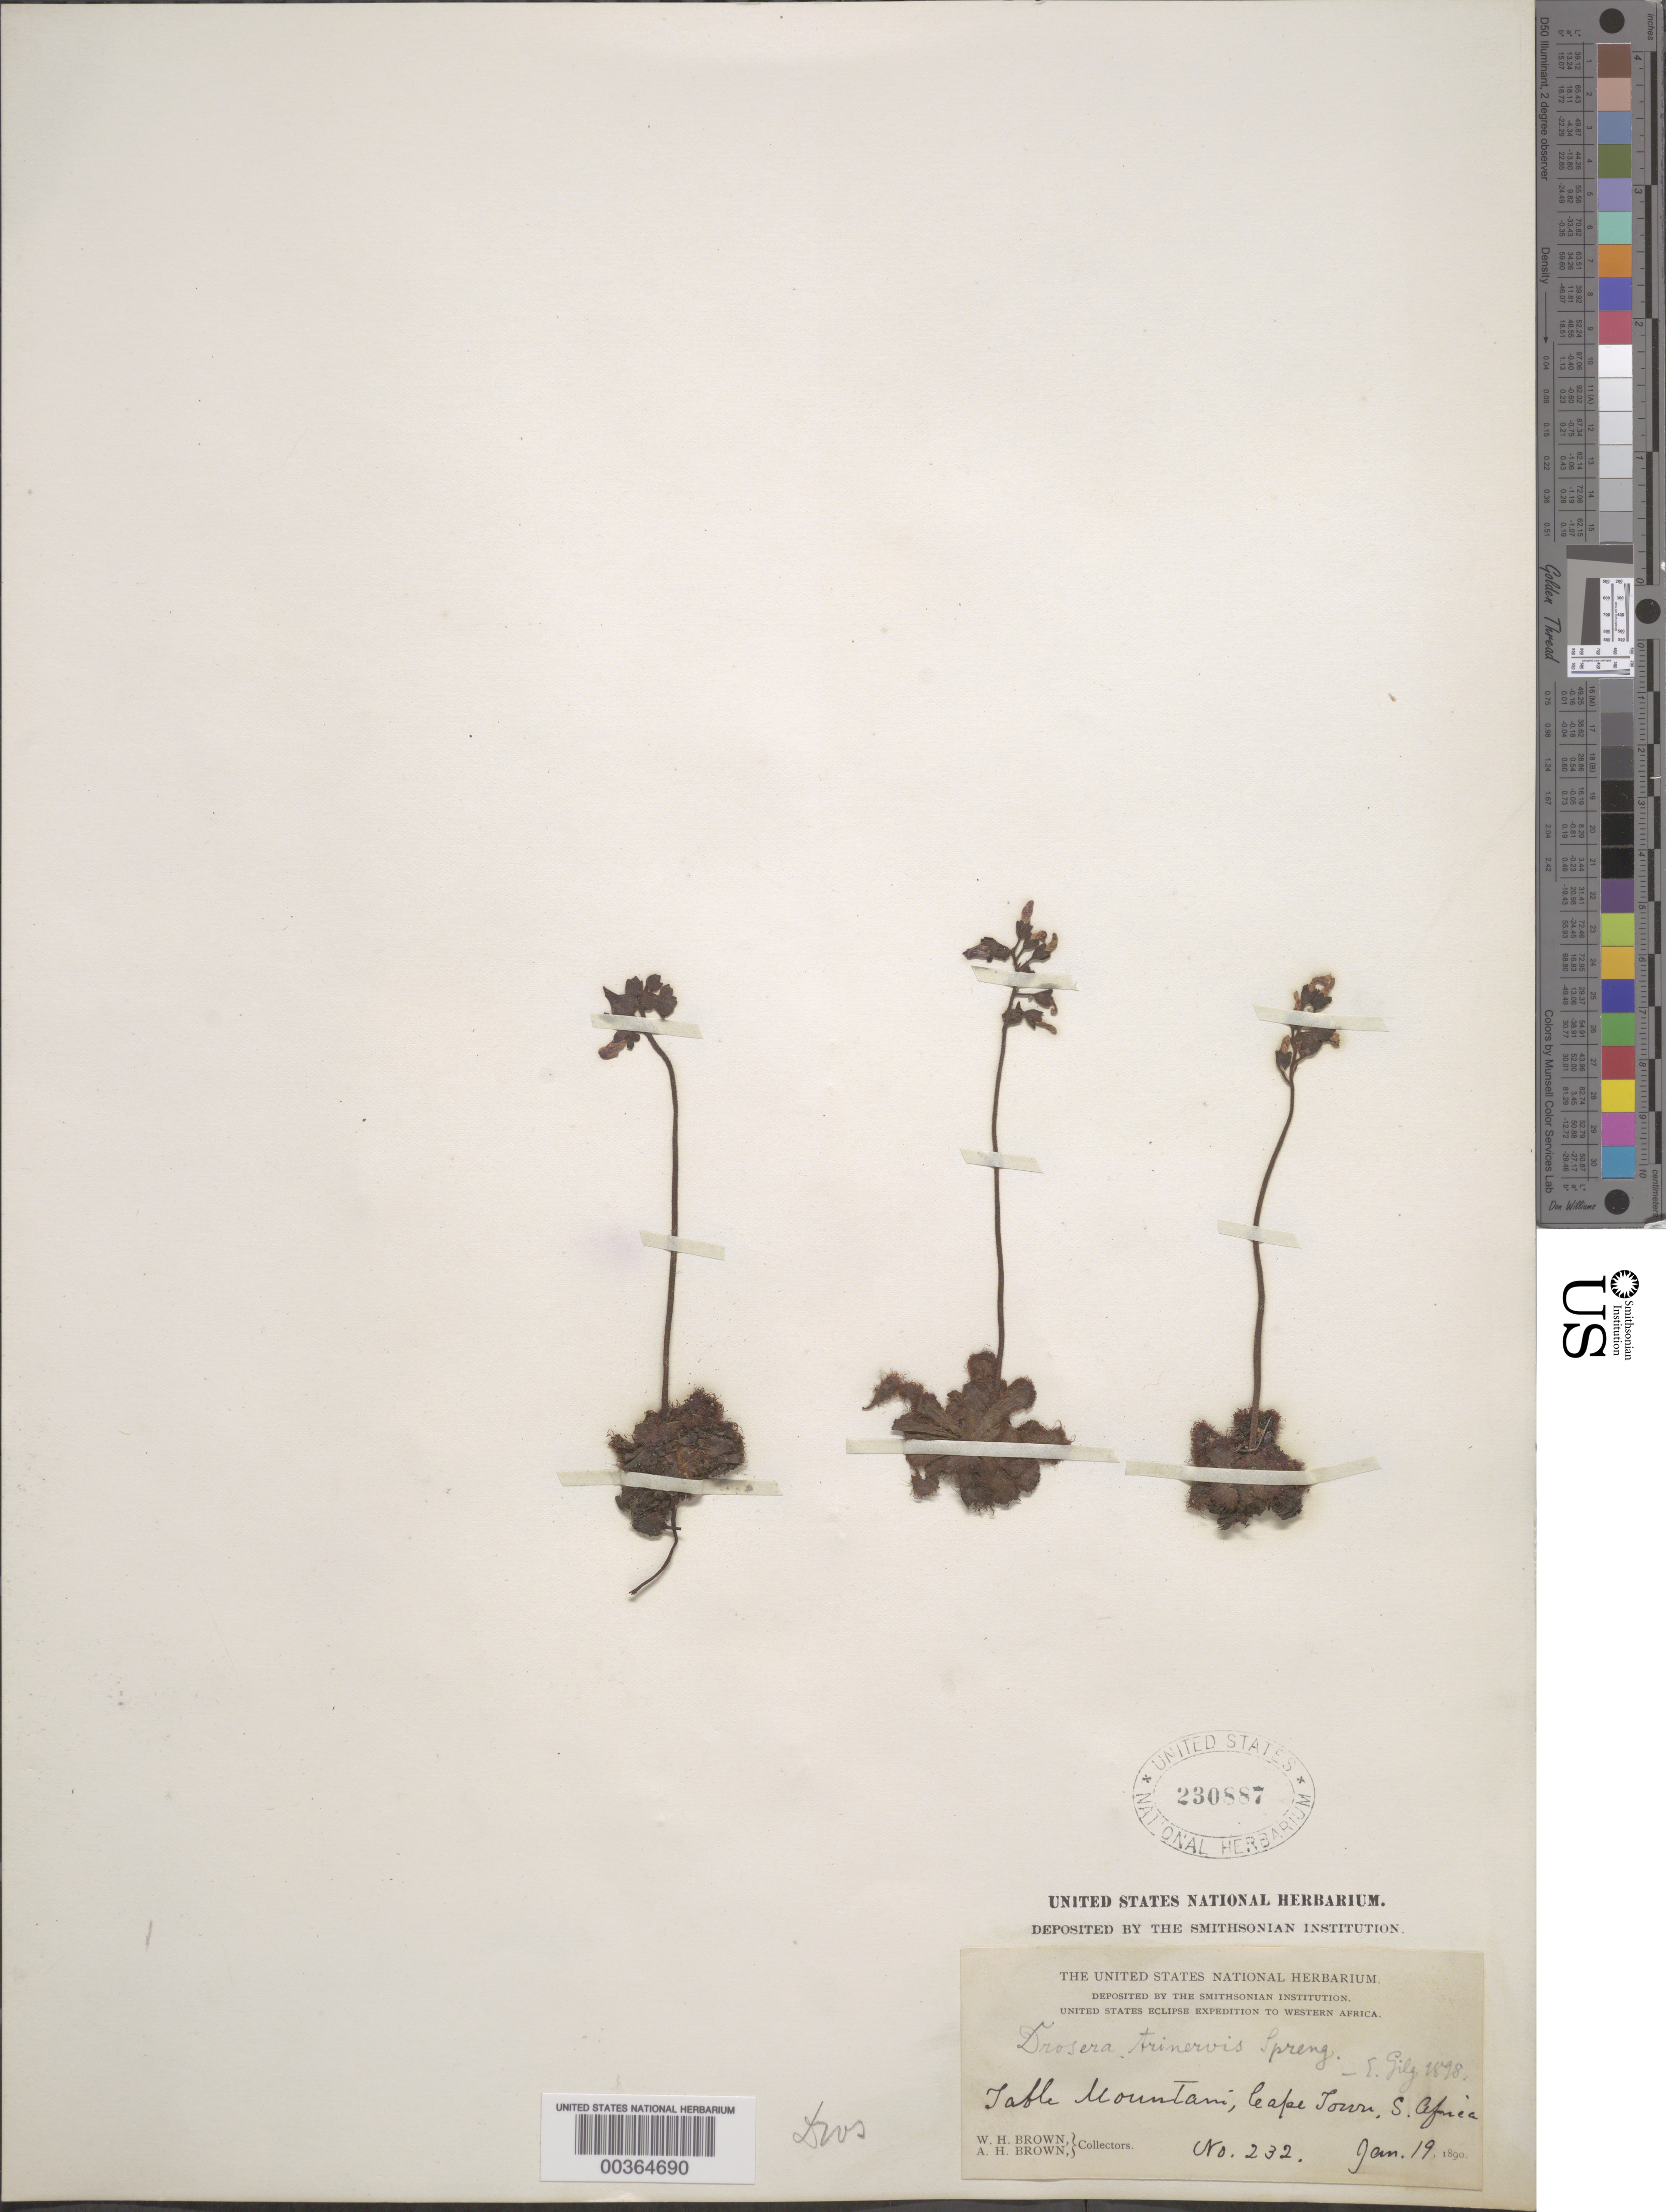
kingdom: Plantae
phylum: Tracheophyta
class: Magnoliopsida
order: Caryophyllales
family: Droseraceae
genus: Drosera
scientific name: Drosera trinervia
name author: Spreng.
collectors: W. H. Brown & A. H. Brown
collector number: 232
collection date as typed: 19 Jan 1890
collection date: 1890-01-19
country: South Africa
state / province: Western Cape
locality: Table mt., capetown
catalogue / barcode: US 230887